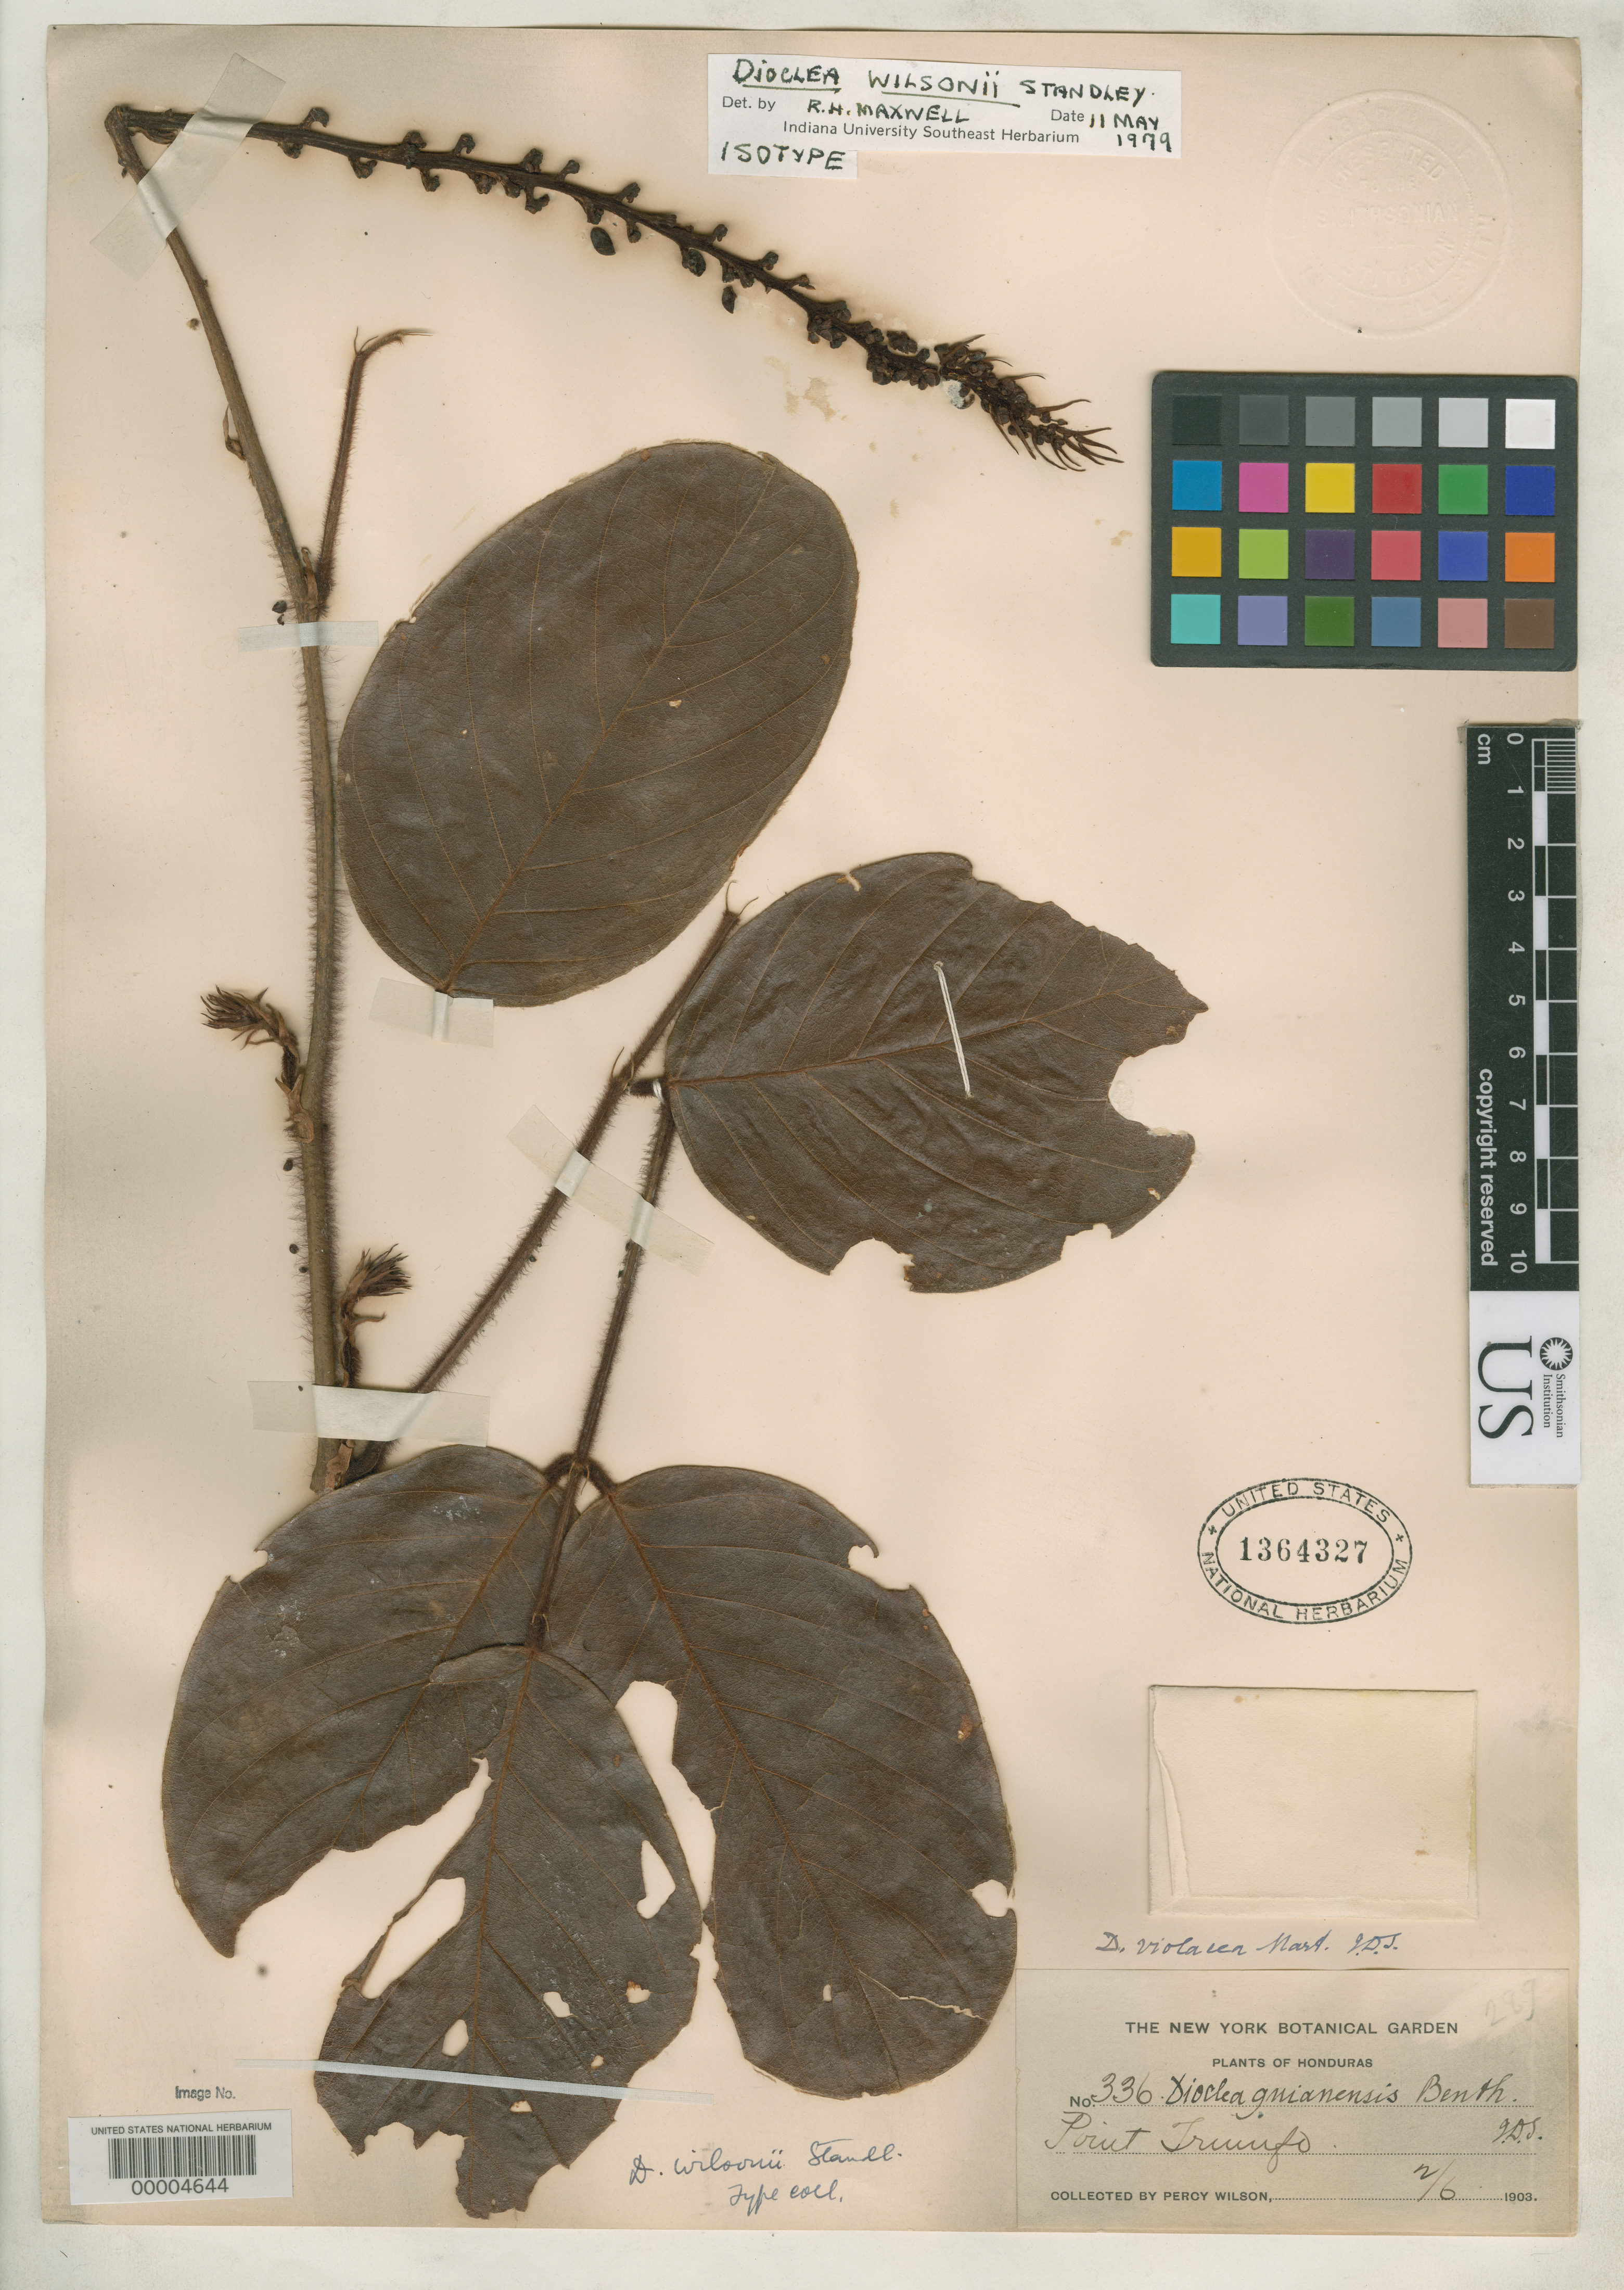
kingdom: Plantae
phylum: Tracheophyta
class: Magnoliopsida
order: Fabales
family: Fabaceae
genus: Dioclea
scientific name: Dioclea wilsonii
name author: Standl.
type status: Isotype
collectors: P. Wilson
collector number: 336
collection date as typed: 2/6/1903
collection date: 1903-02-06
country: Honduras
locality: Point Triunfo.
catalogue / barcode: US 1364327